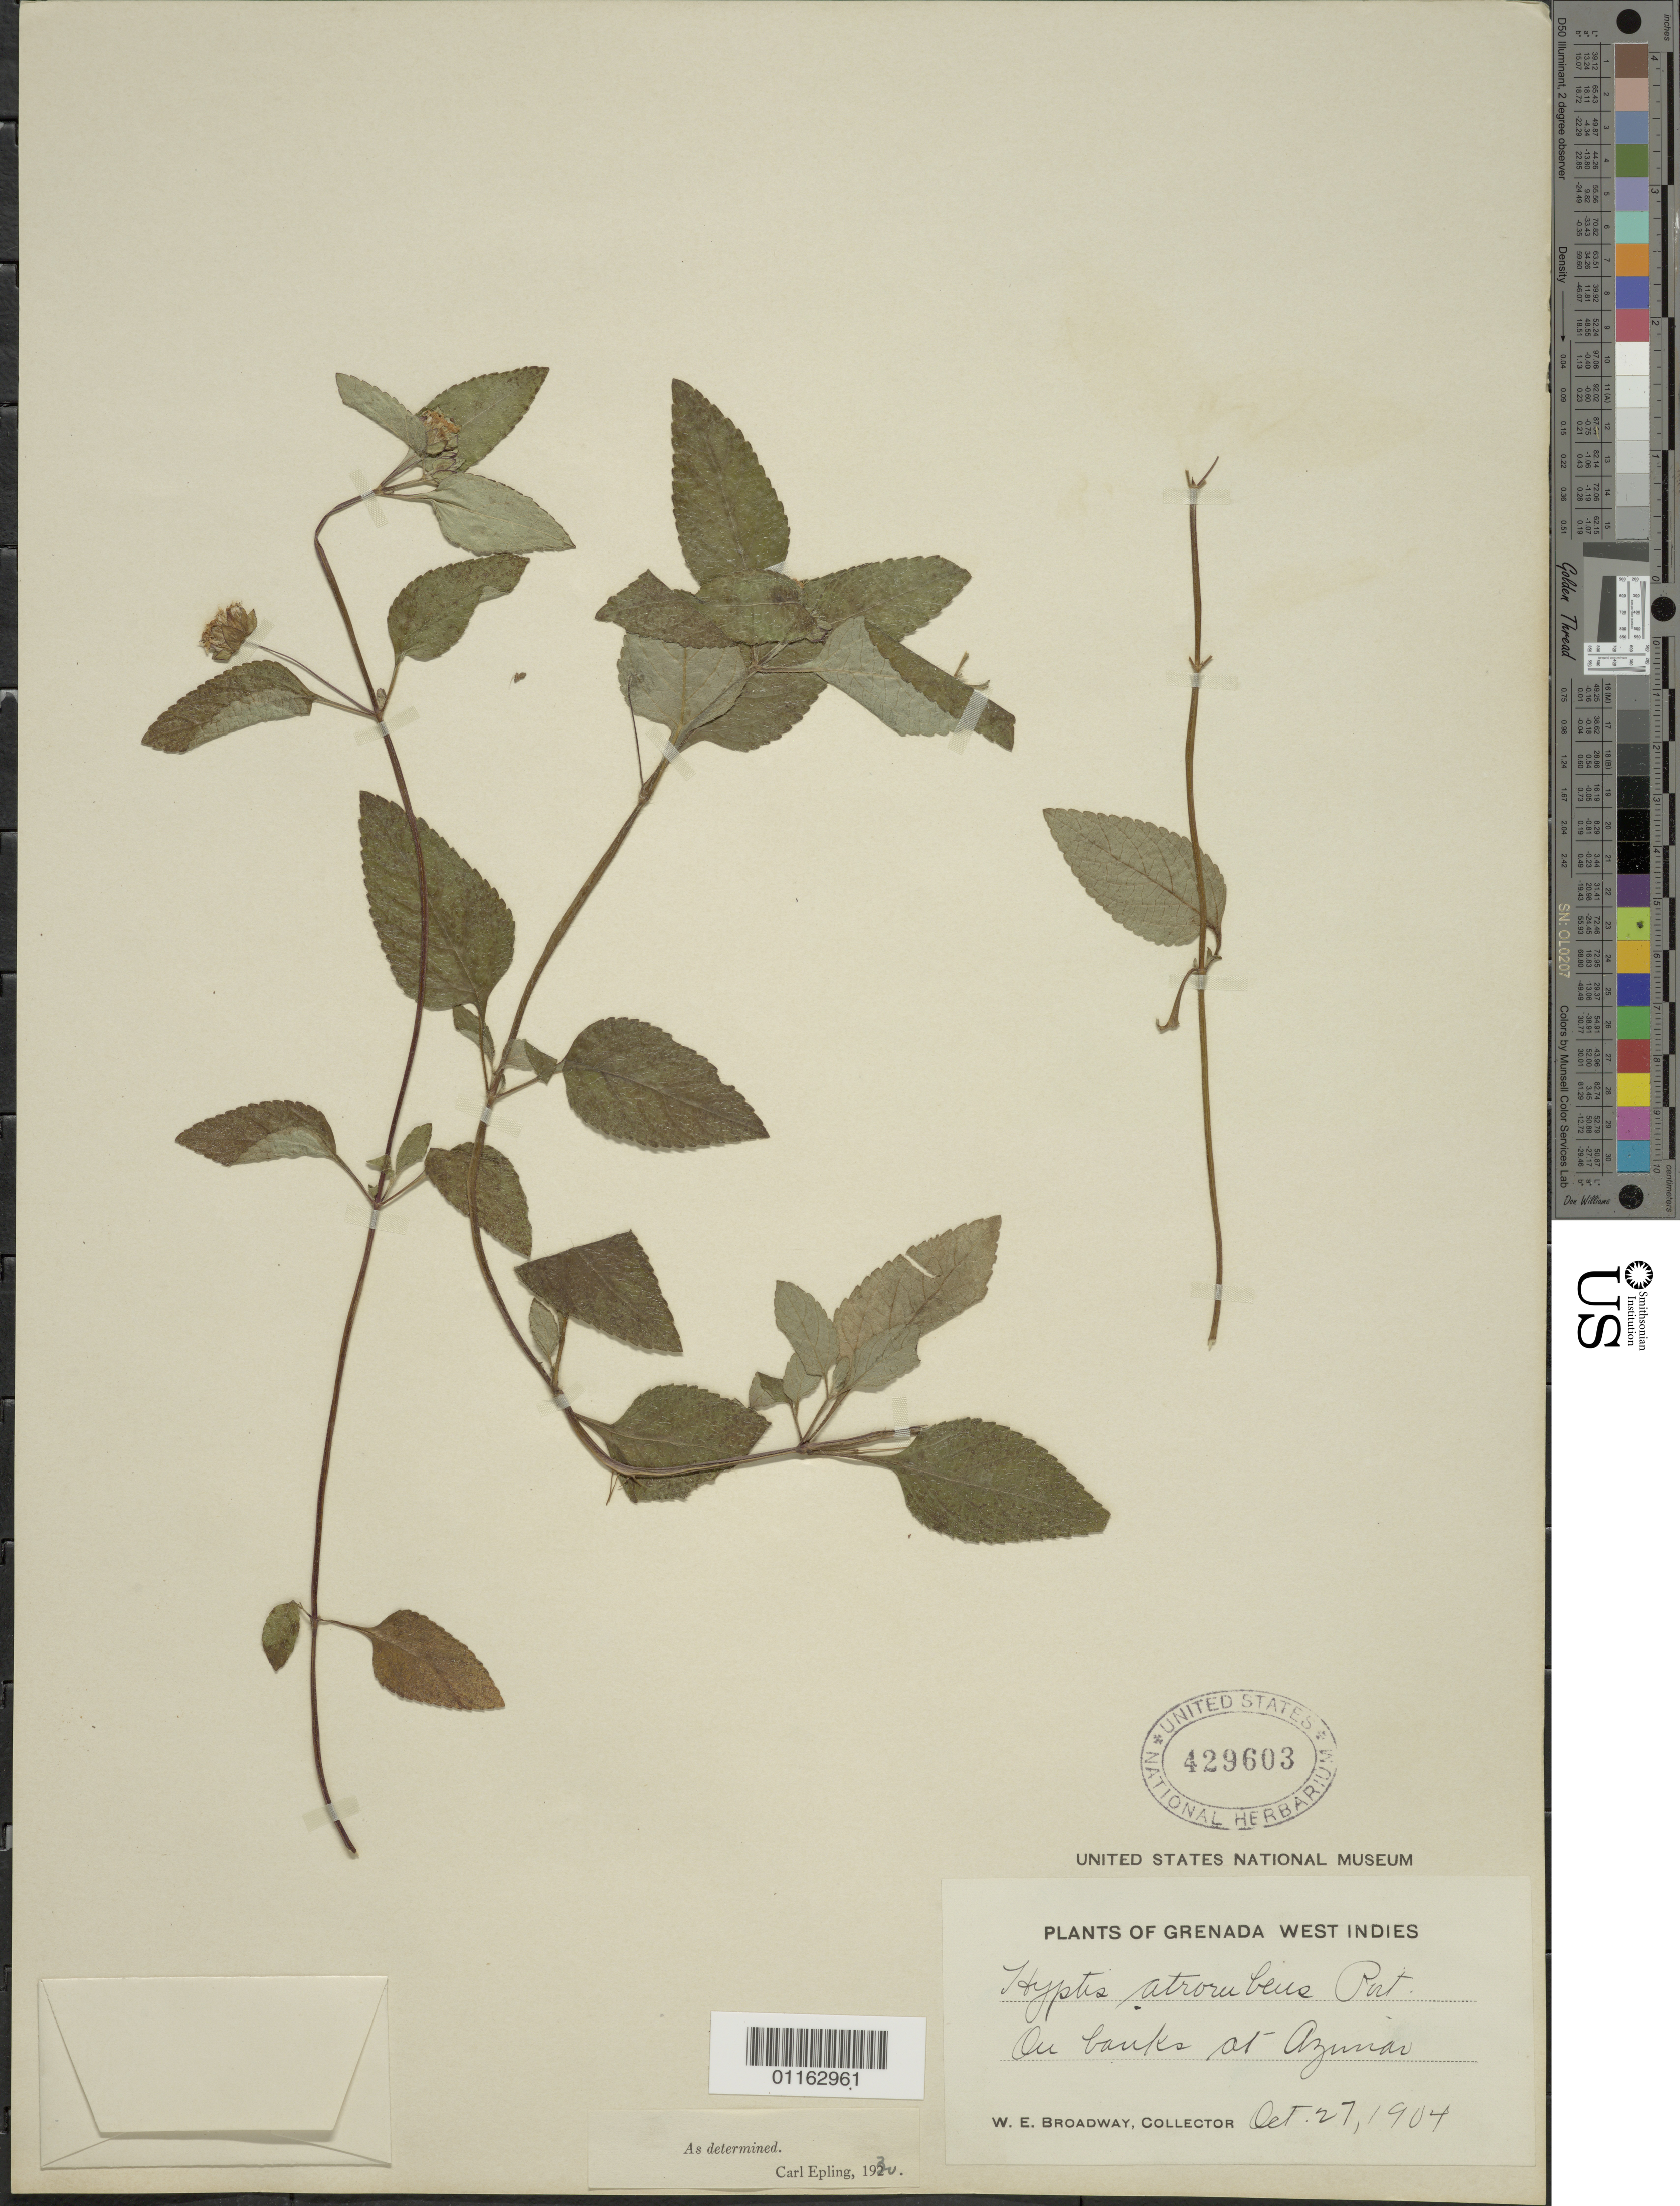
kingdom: Plantae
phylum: Tracheophyta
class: Magnoliopsida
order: Lamiales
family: Lamiaceae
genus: Hyptis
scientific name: Hyptis atrorubens var. atrorubens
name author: Poit.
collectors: W. E. Broadway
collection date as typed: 27 Oct 1904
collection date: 1904-10-27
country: Grenada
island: Grenada I.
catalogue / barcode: US 429603